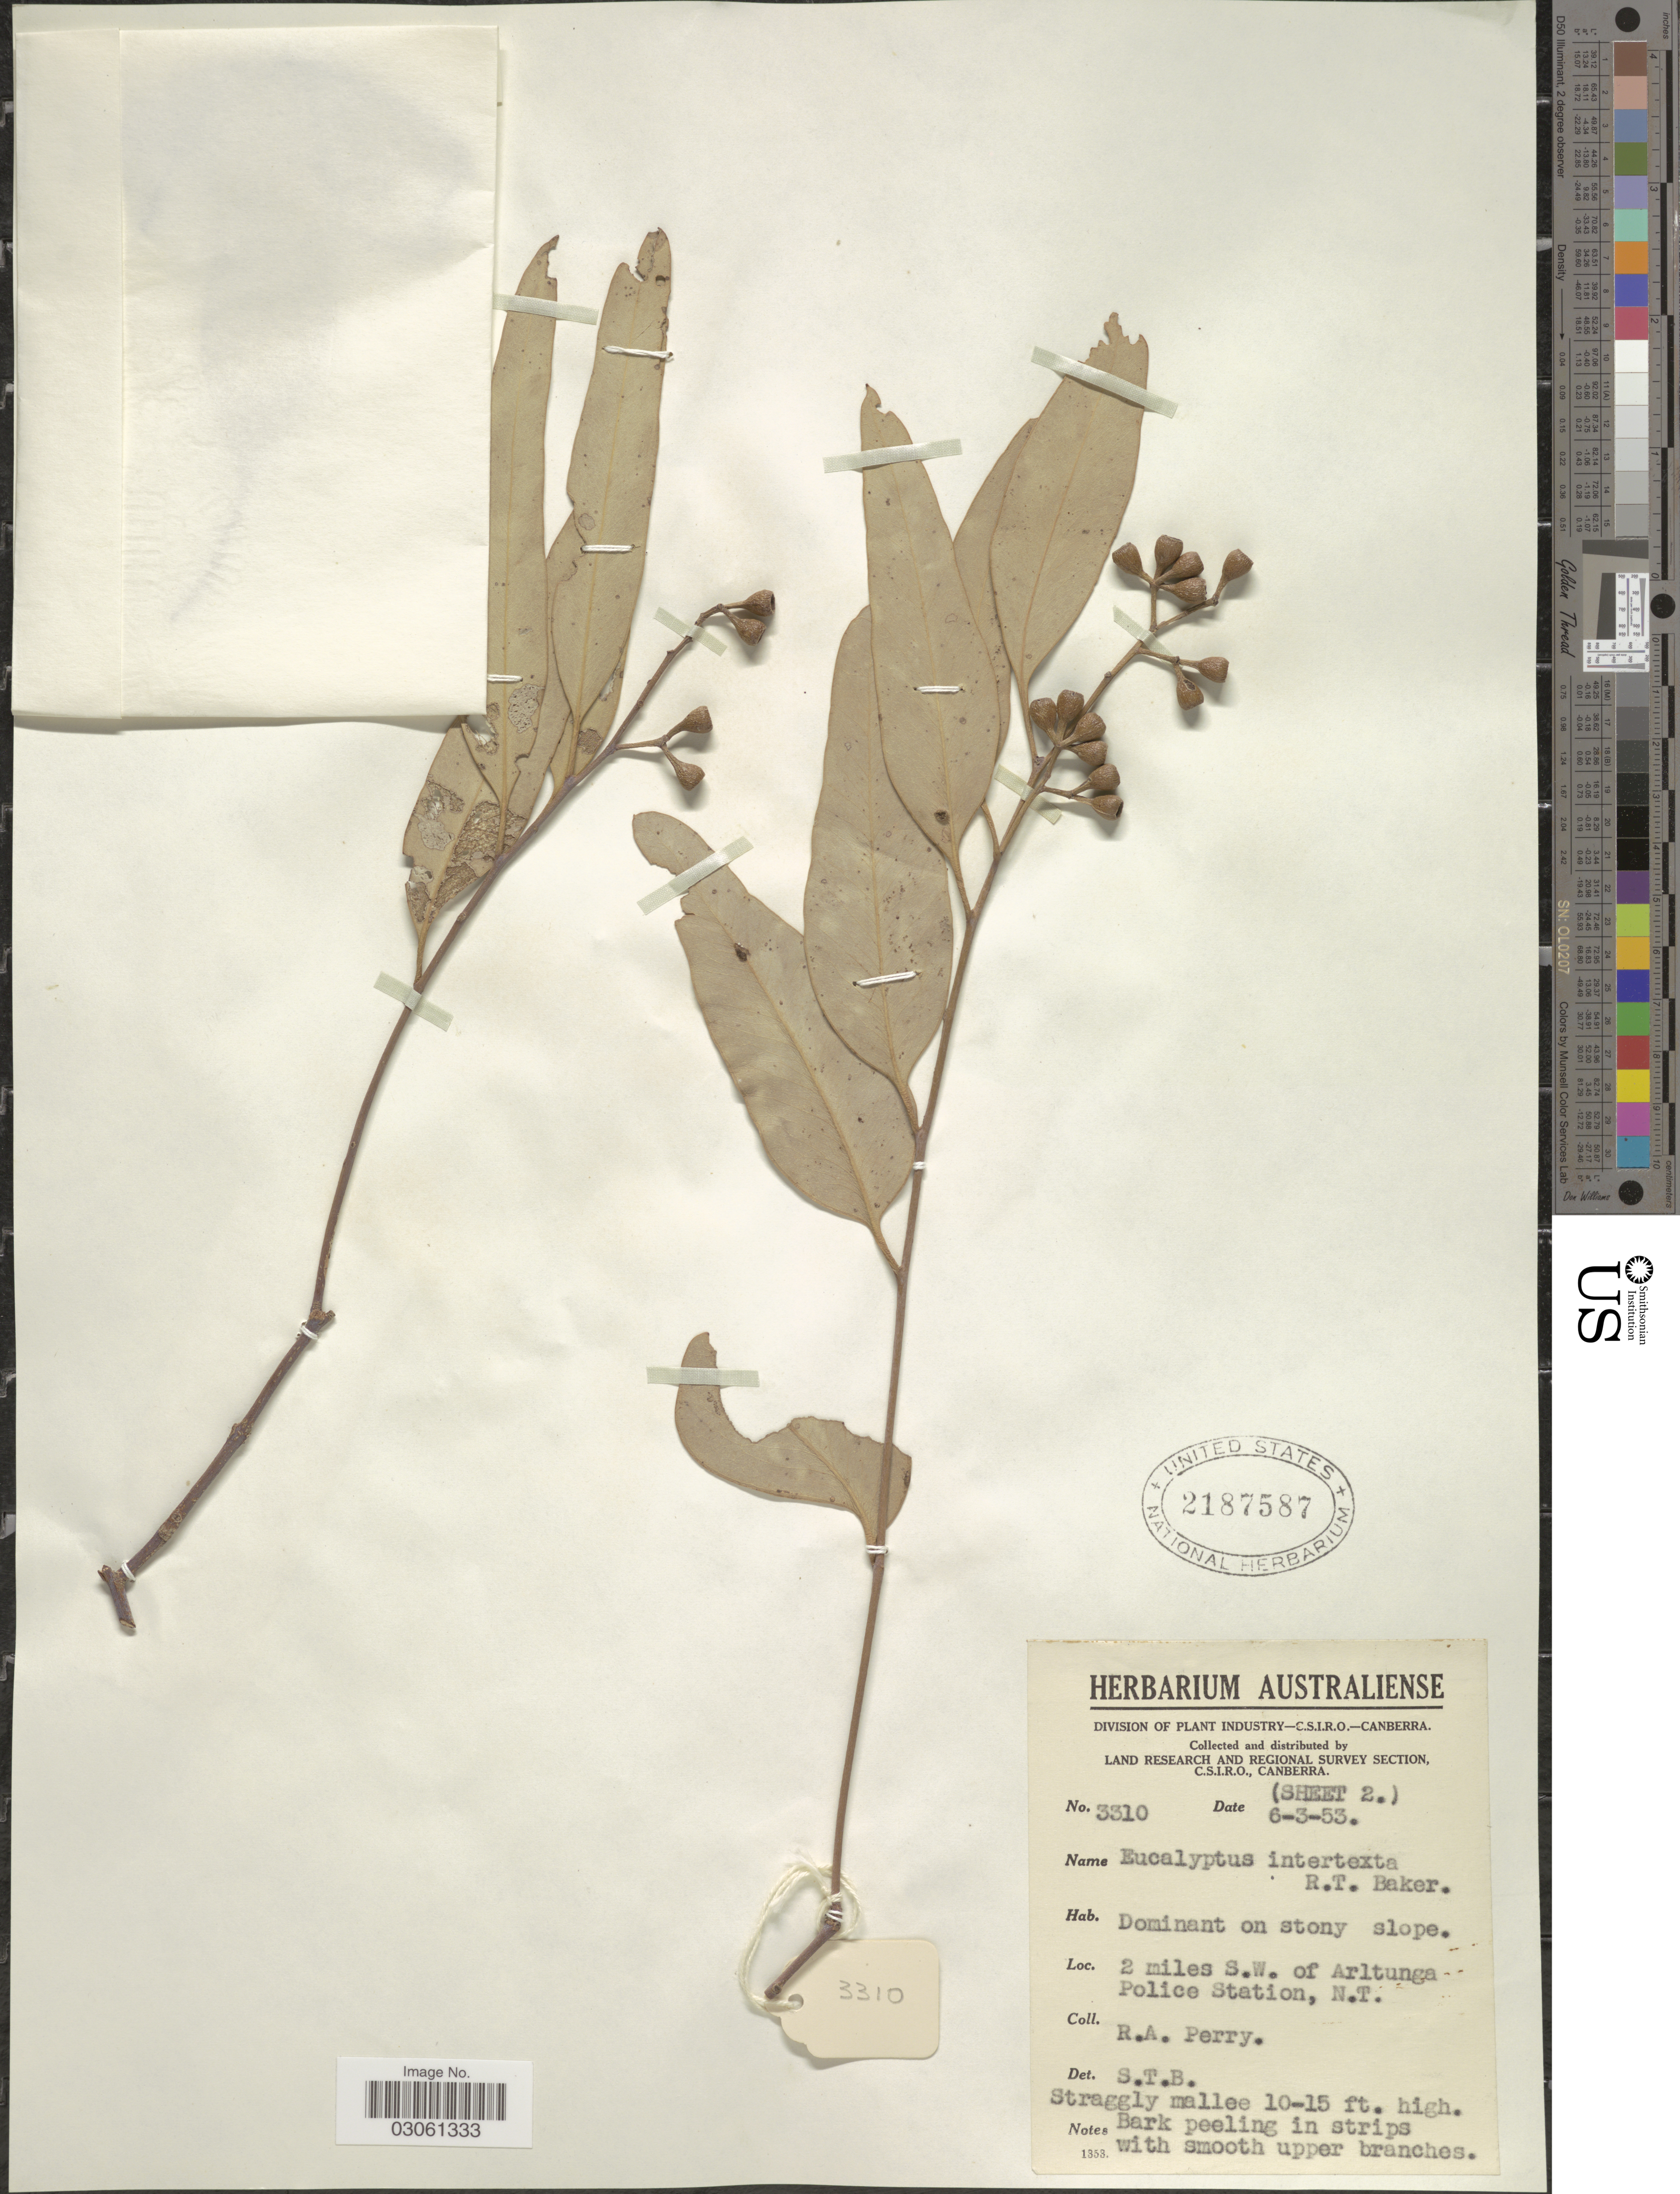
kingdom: Plantae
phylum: Tracheophyta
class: Magnoliopsida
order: Myrtales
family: Myrtaceae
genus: Eucalyptus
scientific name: Eucalyptus intertexta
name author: R.T. Baker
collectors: Perry, R. A.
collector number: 3310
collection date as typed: Transcribed d/m/y: 6/3/53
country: Australia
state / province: Northern Territory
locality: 2 miles S.W. of Arltunga Police Station, N.T.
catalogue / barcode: US 2187587